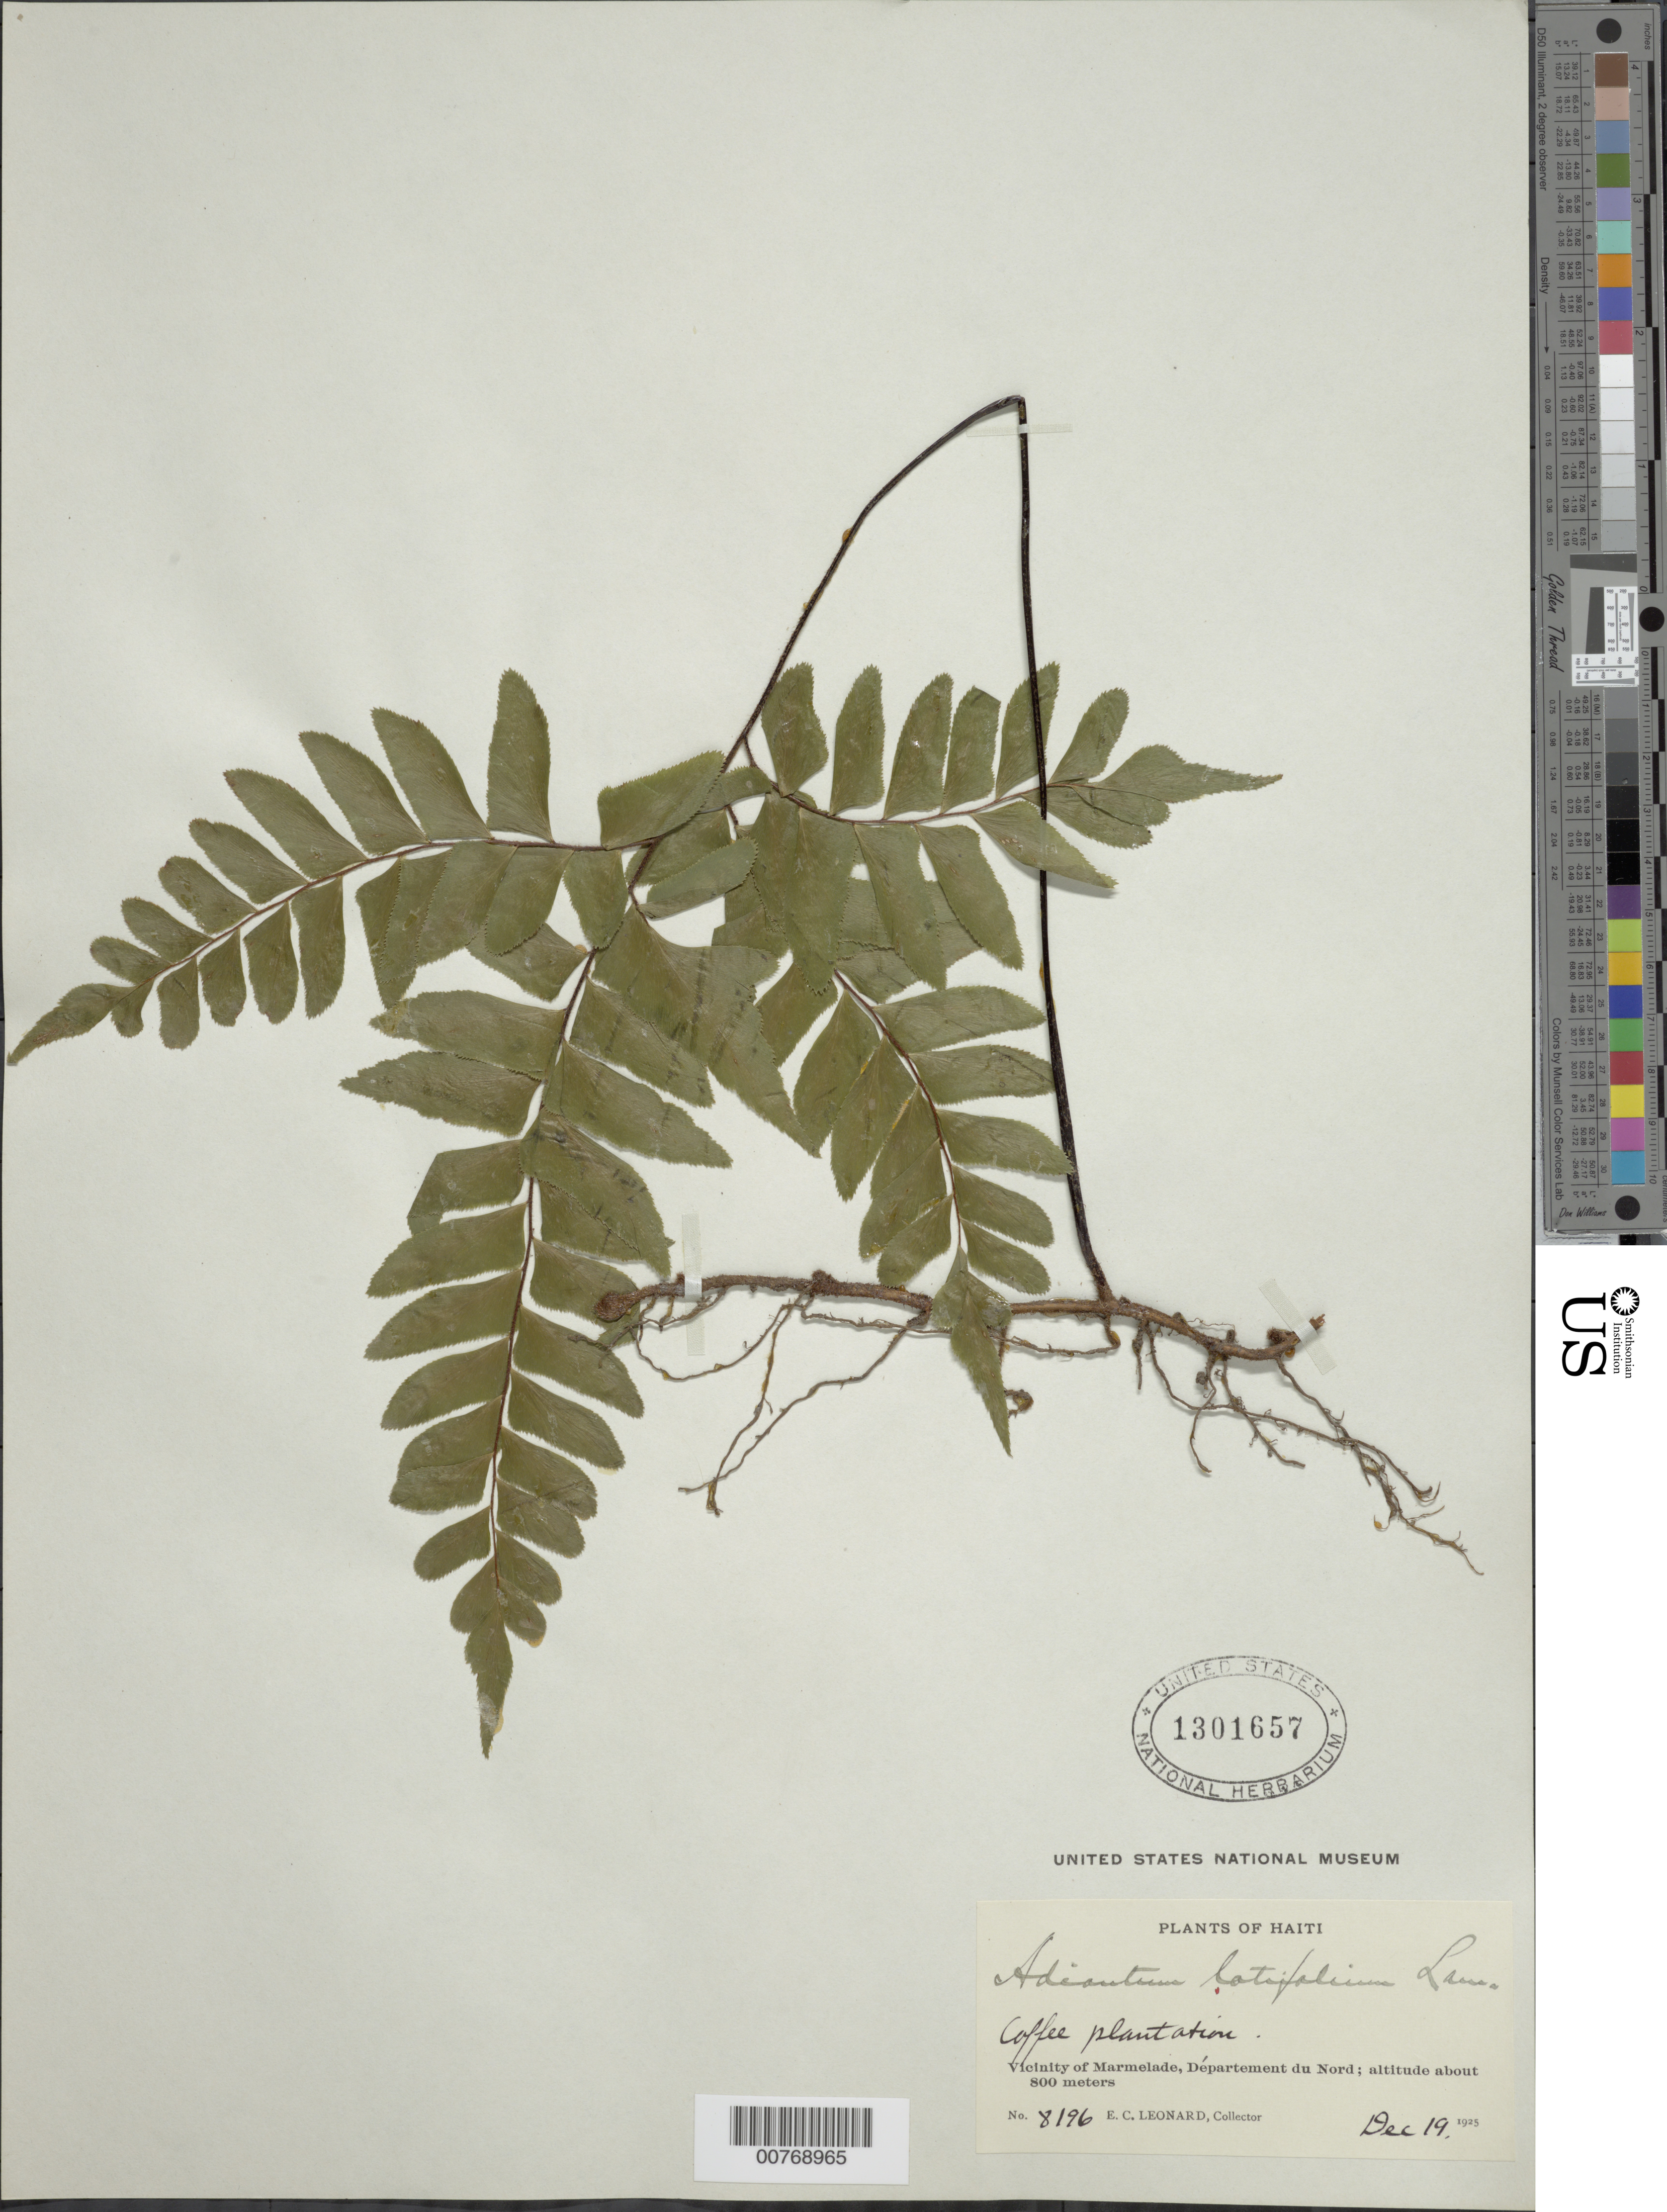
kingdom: Plantae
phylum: Tracheophyta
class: Polypodiopsida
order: Polypodiales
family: Pteridaceae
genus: Adiantum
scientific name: Adiantum latifolium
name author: Lam.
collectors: E. C. Leonard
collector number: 8196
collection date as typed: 19 Dec 1925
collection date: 1925-12-19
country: Haiti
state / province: Nord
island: Hispaniola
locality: Vicinity of Marmelade, Departement du Nord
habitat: Coffee plantation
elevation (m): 800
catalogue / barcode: US 1301657